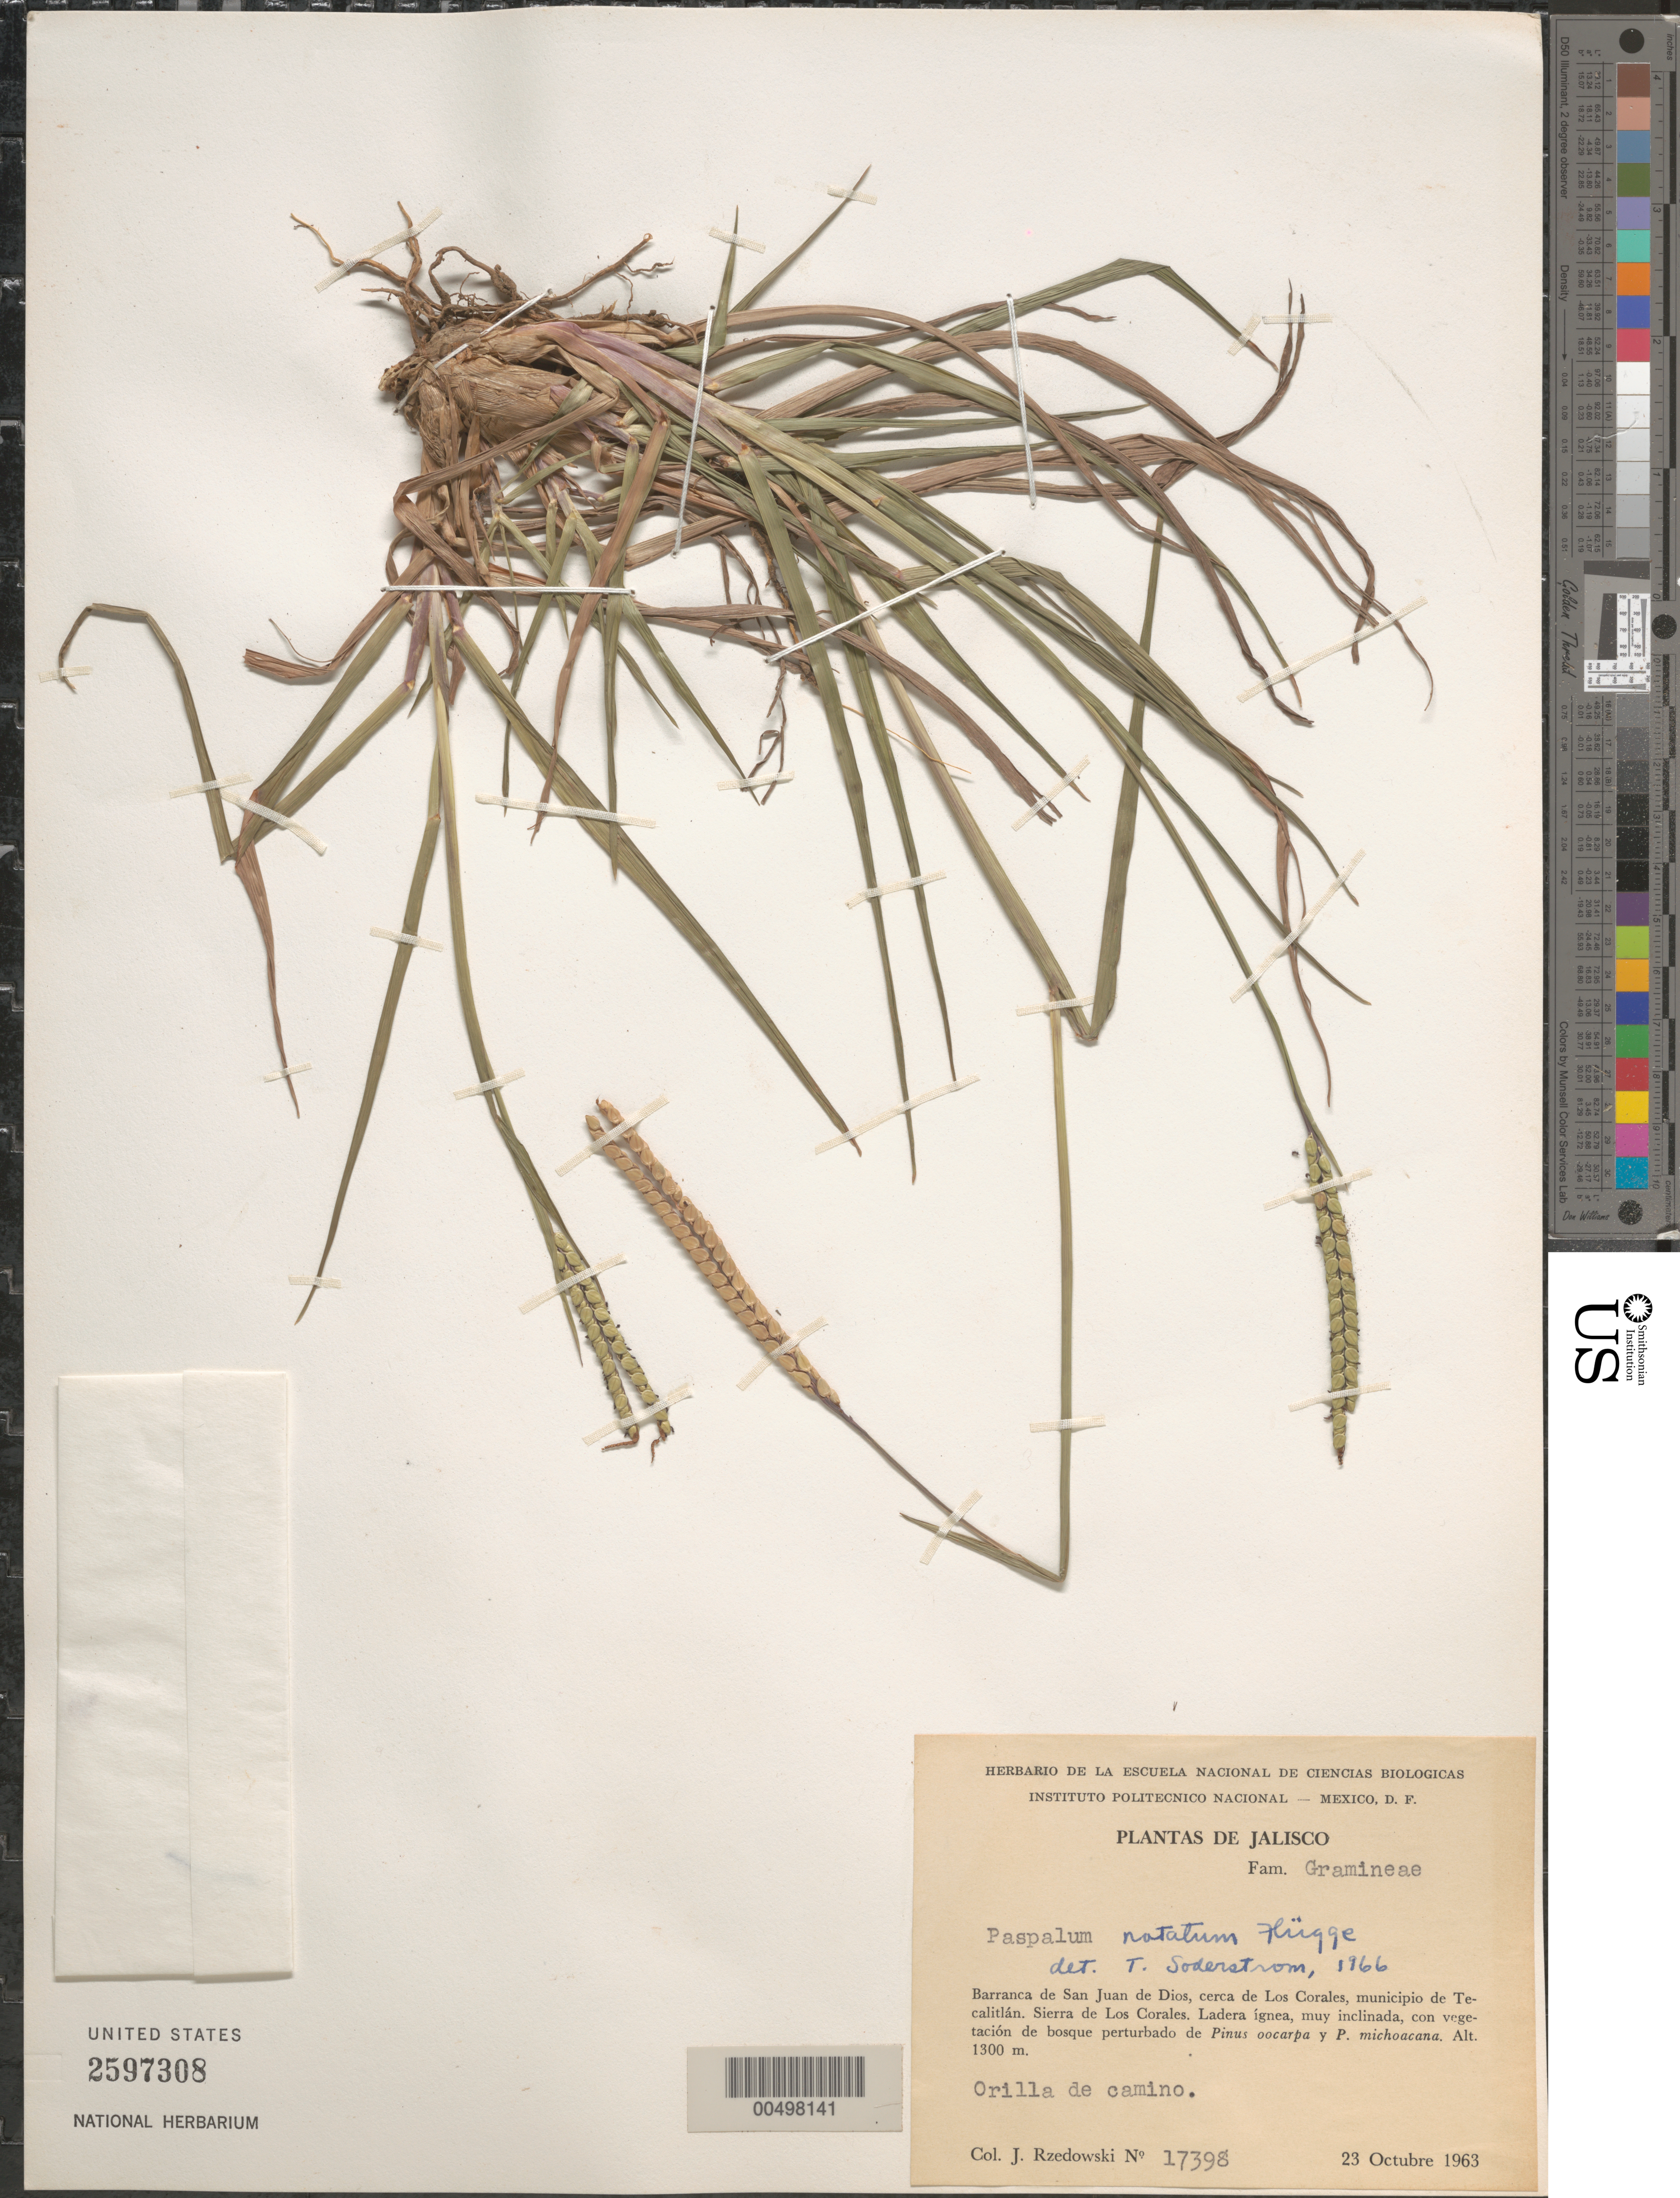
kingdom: Plantae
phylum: Tracheophyta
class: Liliopsida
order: Poales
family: Poaceae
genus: Paspalum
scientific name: Paspalum notatum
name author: Flüggé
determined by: Soderstrom, T. R.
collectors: J. Rzedowski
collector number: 17398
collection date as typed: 23 Oct 1963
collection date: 1963-10-23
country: Mexico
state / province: Jalisco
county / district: Tecalitlán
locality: Barranca de San Juan de Dios, near Los Corales, Sierra de Los Corales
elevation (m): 1300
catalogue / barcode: US 2597308